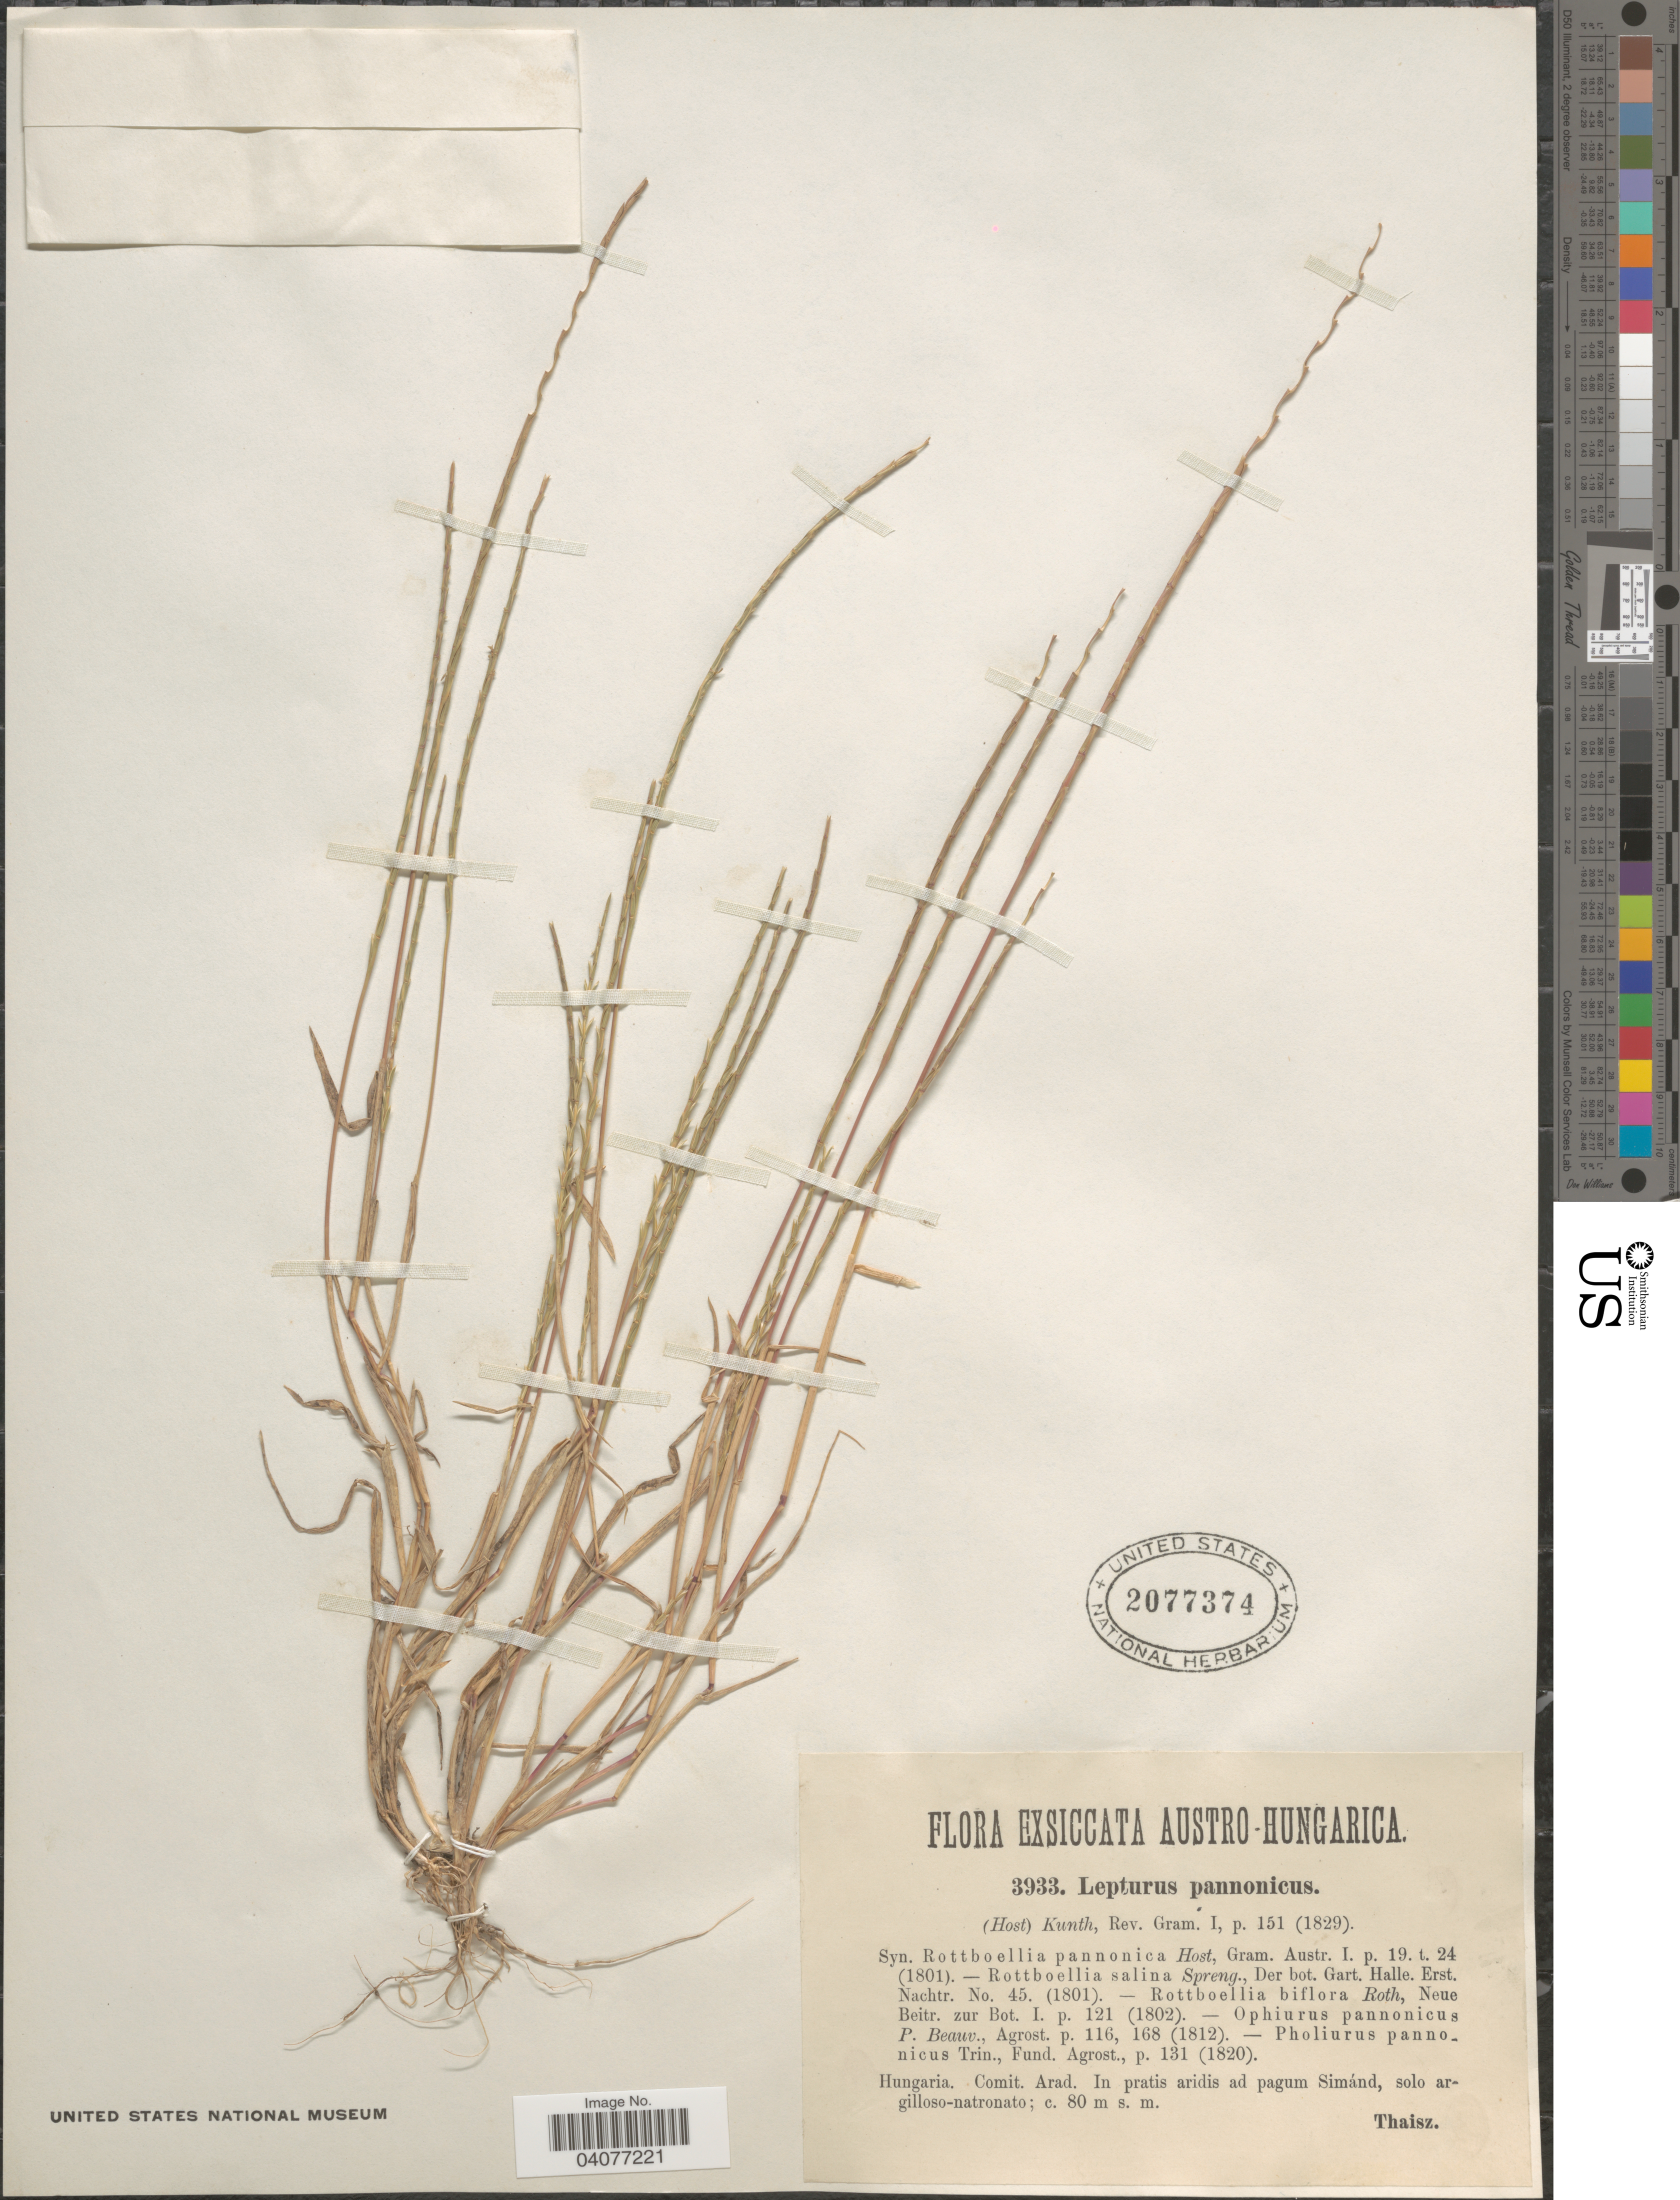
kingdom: Plantae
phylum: Tracheophyta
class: Liliopsida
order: Poales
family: Poaceae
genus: Pholiurus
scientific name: Pholiurus pannonicus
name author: (Host) Trin.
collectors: Thaisz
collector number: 3933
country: Hungary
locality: Austro-Hungarica. Comit. Arad. In pratis ad pagum Simánd.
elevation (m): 80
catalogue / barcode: US 2077374